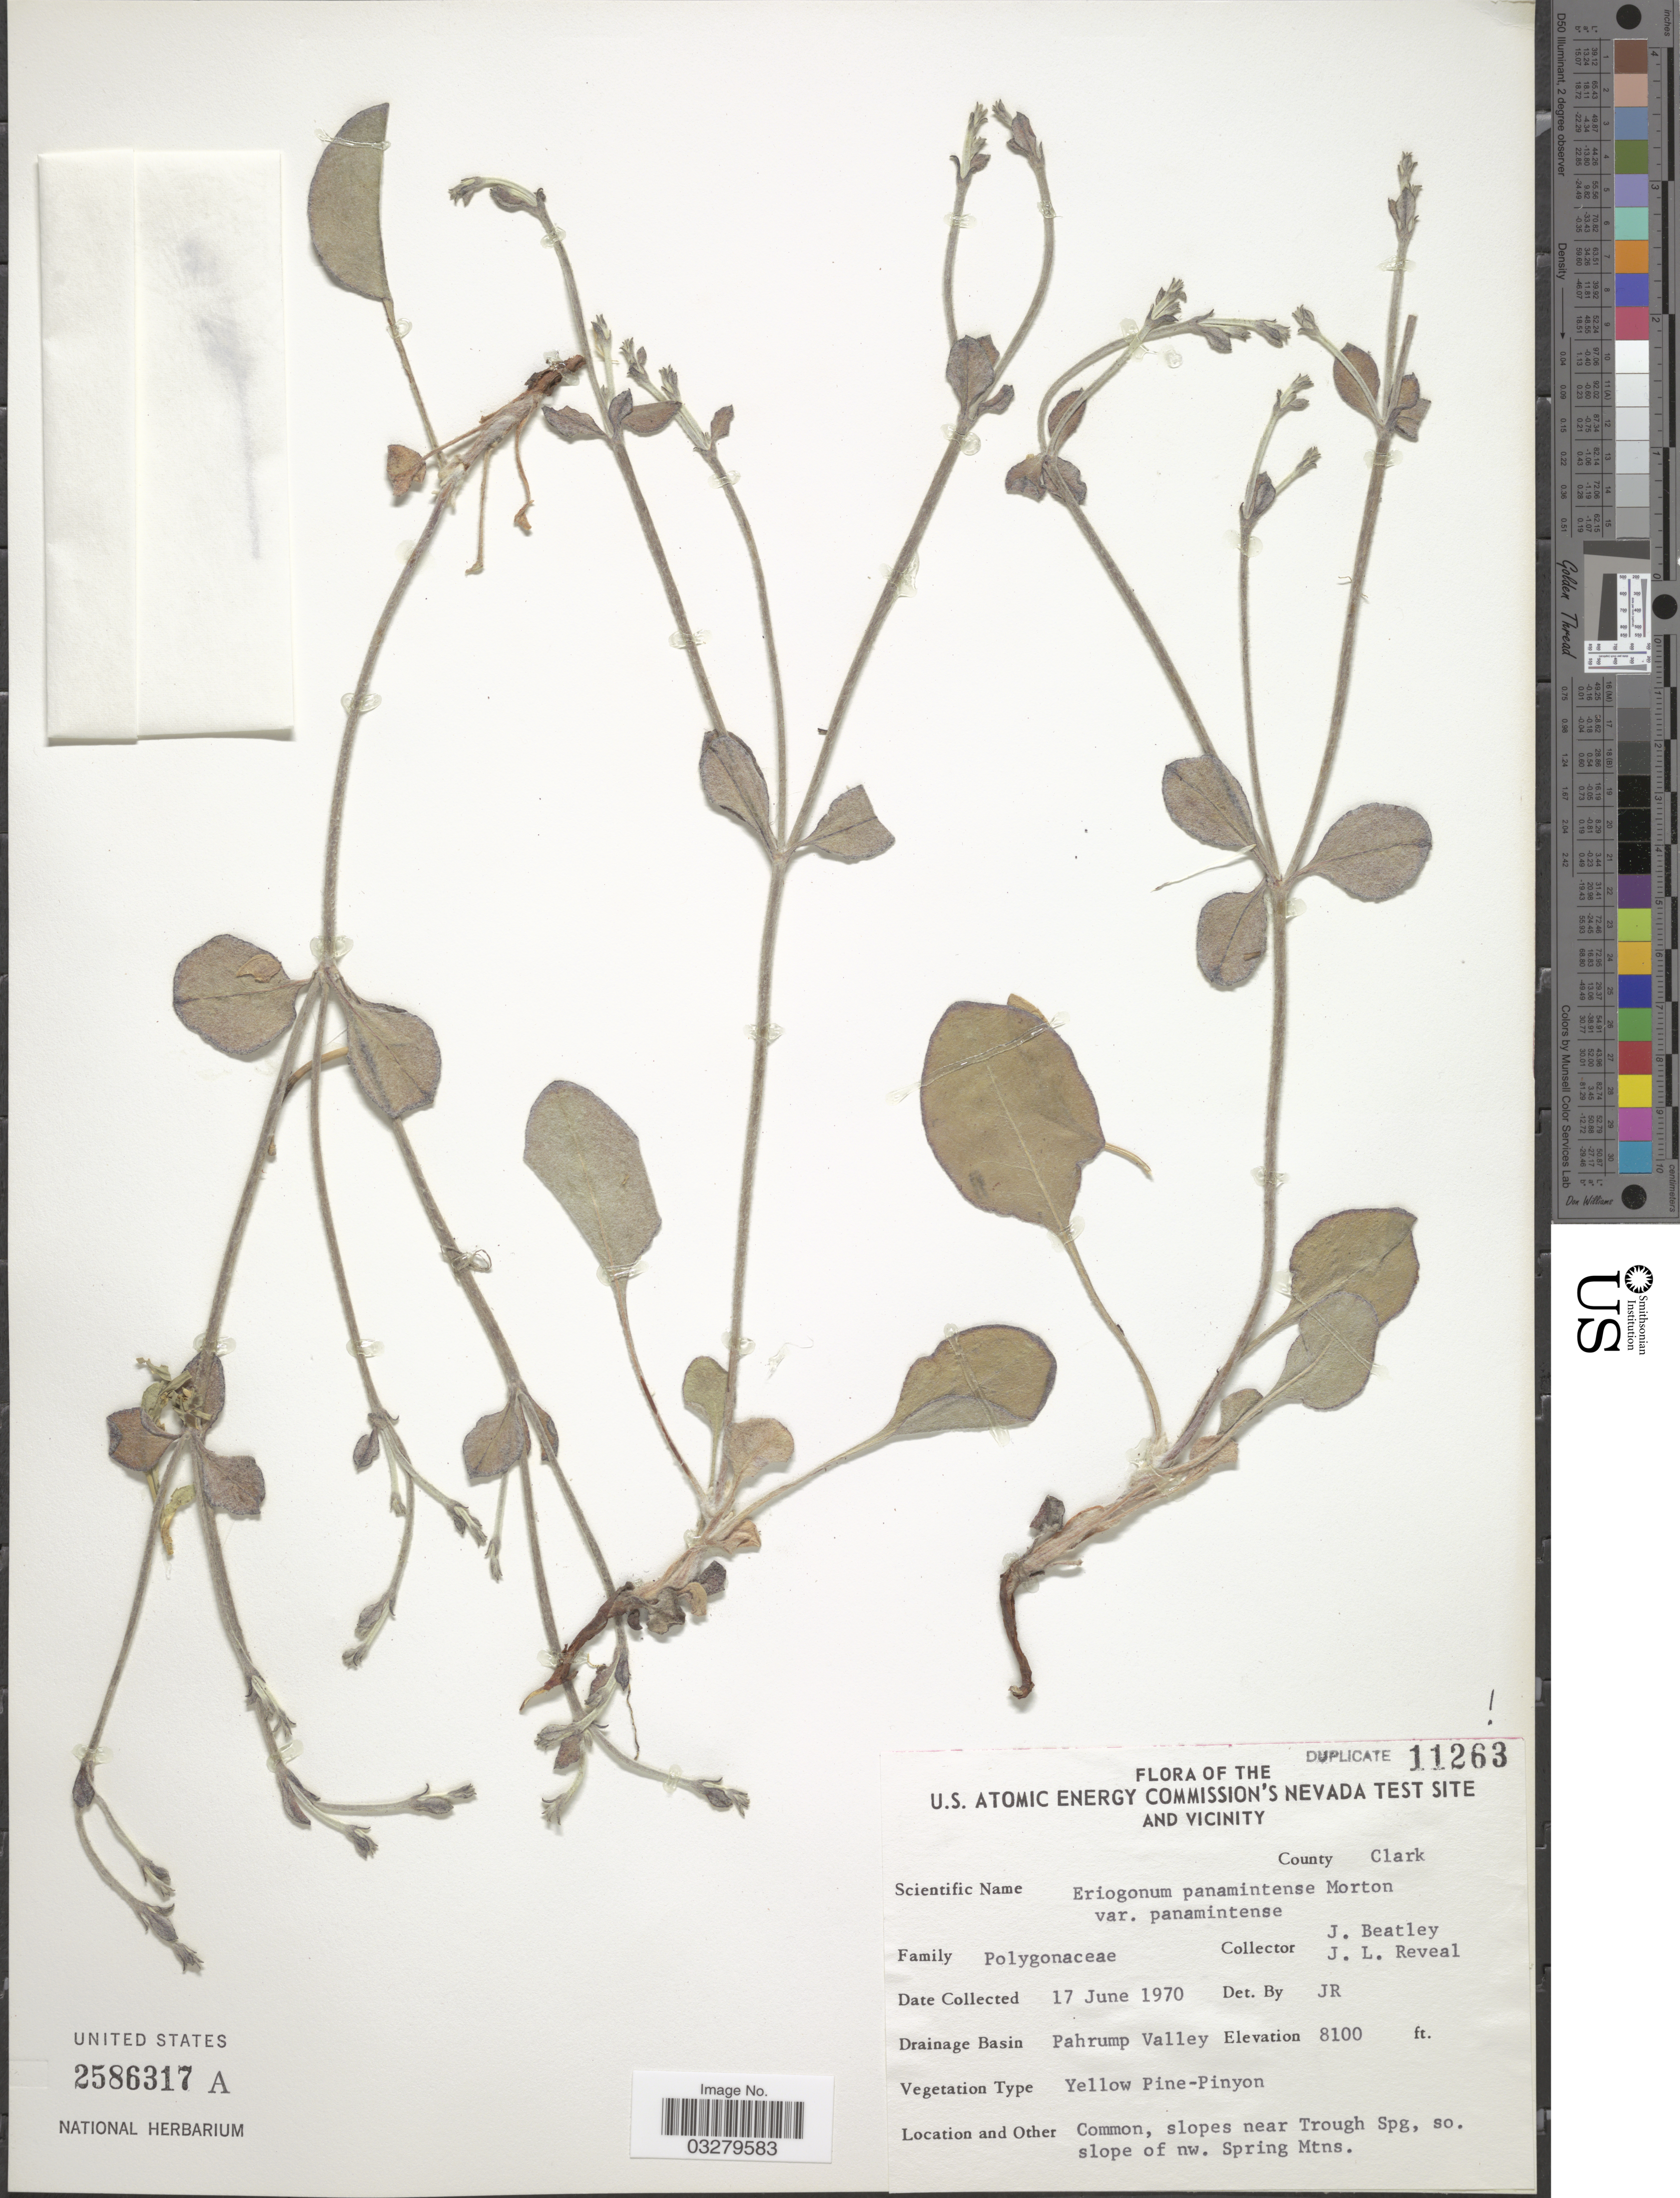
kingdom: Plantae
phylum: Tracheophyta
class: Magnoliopsida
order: Caryophyllales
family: Polygonaceae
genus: Eriogonum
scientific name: Eriogonum panamintense var. panamintense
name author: C.V. Morton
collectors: J. C. Beatley & J. L. Reveal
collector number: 11263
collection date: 1970-06-17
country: United States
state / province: Nevada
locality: U.S. Atomic Energy Commission's Nevada Test Site and Vicinity. County Clark. Drainage Basin Pahrump Valley. Slopes near Trough Spg, so. slope of nw. Spring Mtns.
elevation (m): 2469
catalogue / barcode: US 2586317A